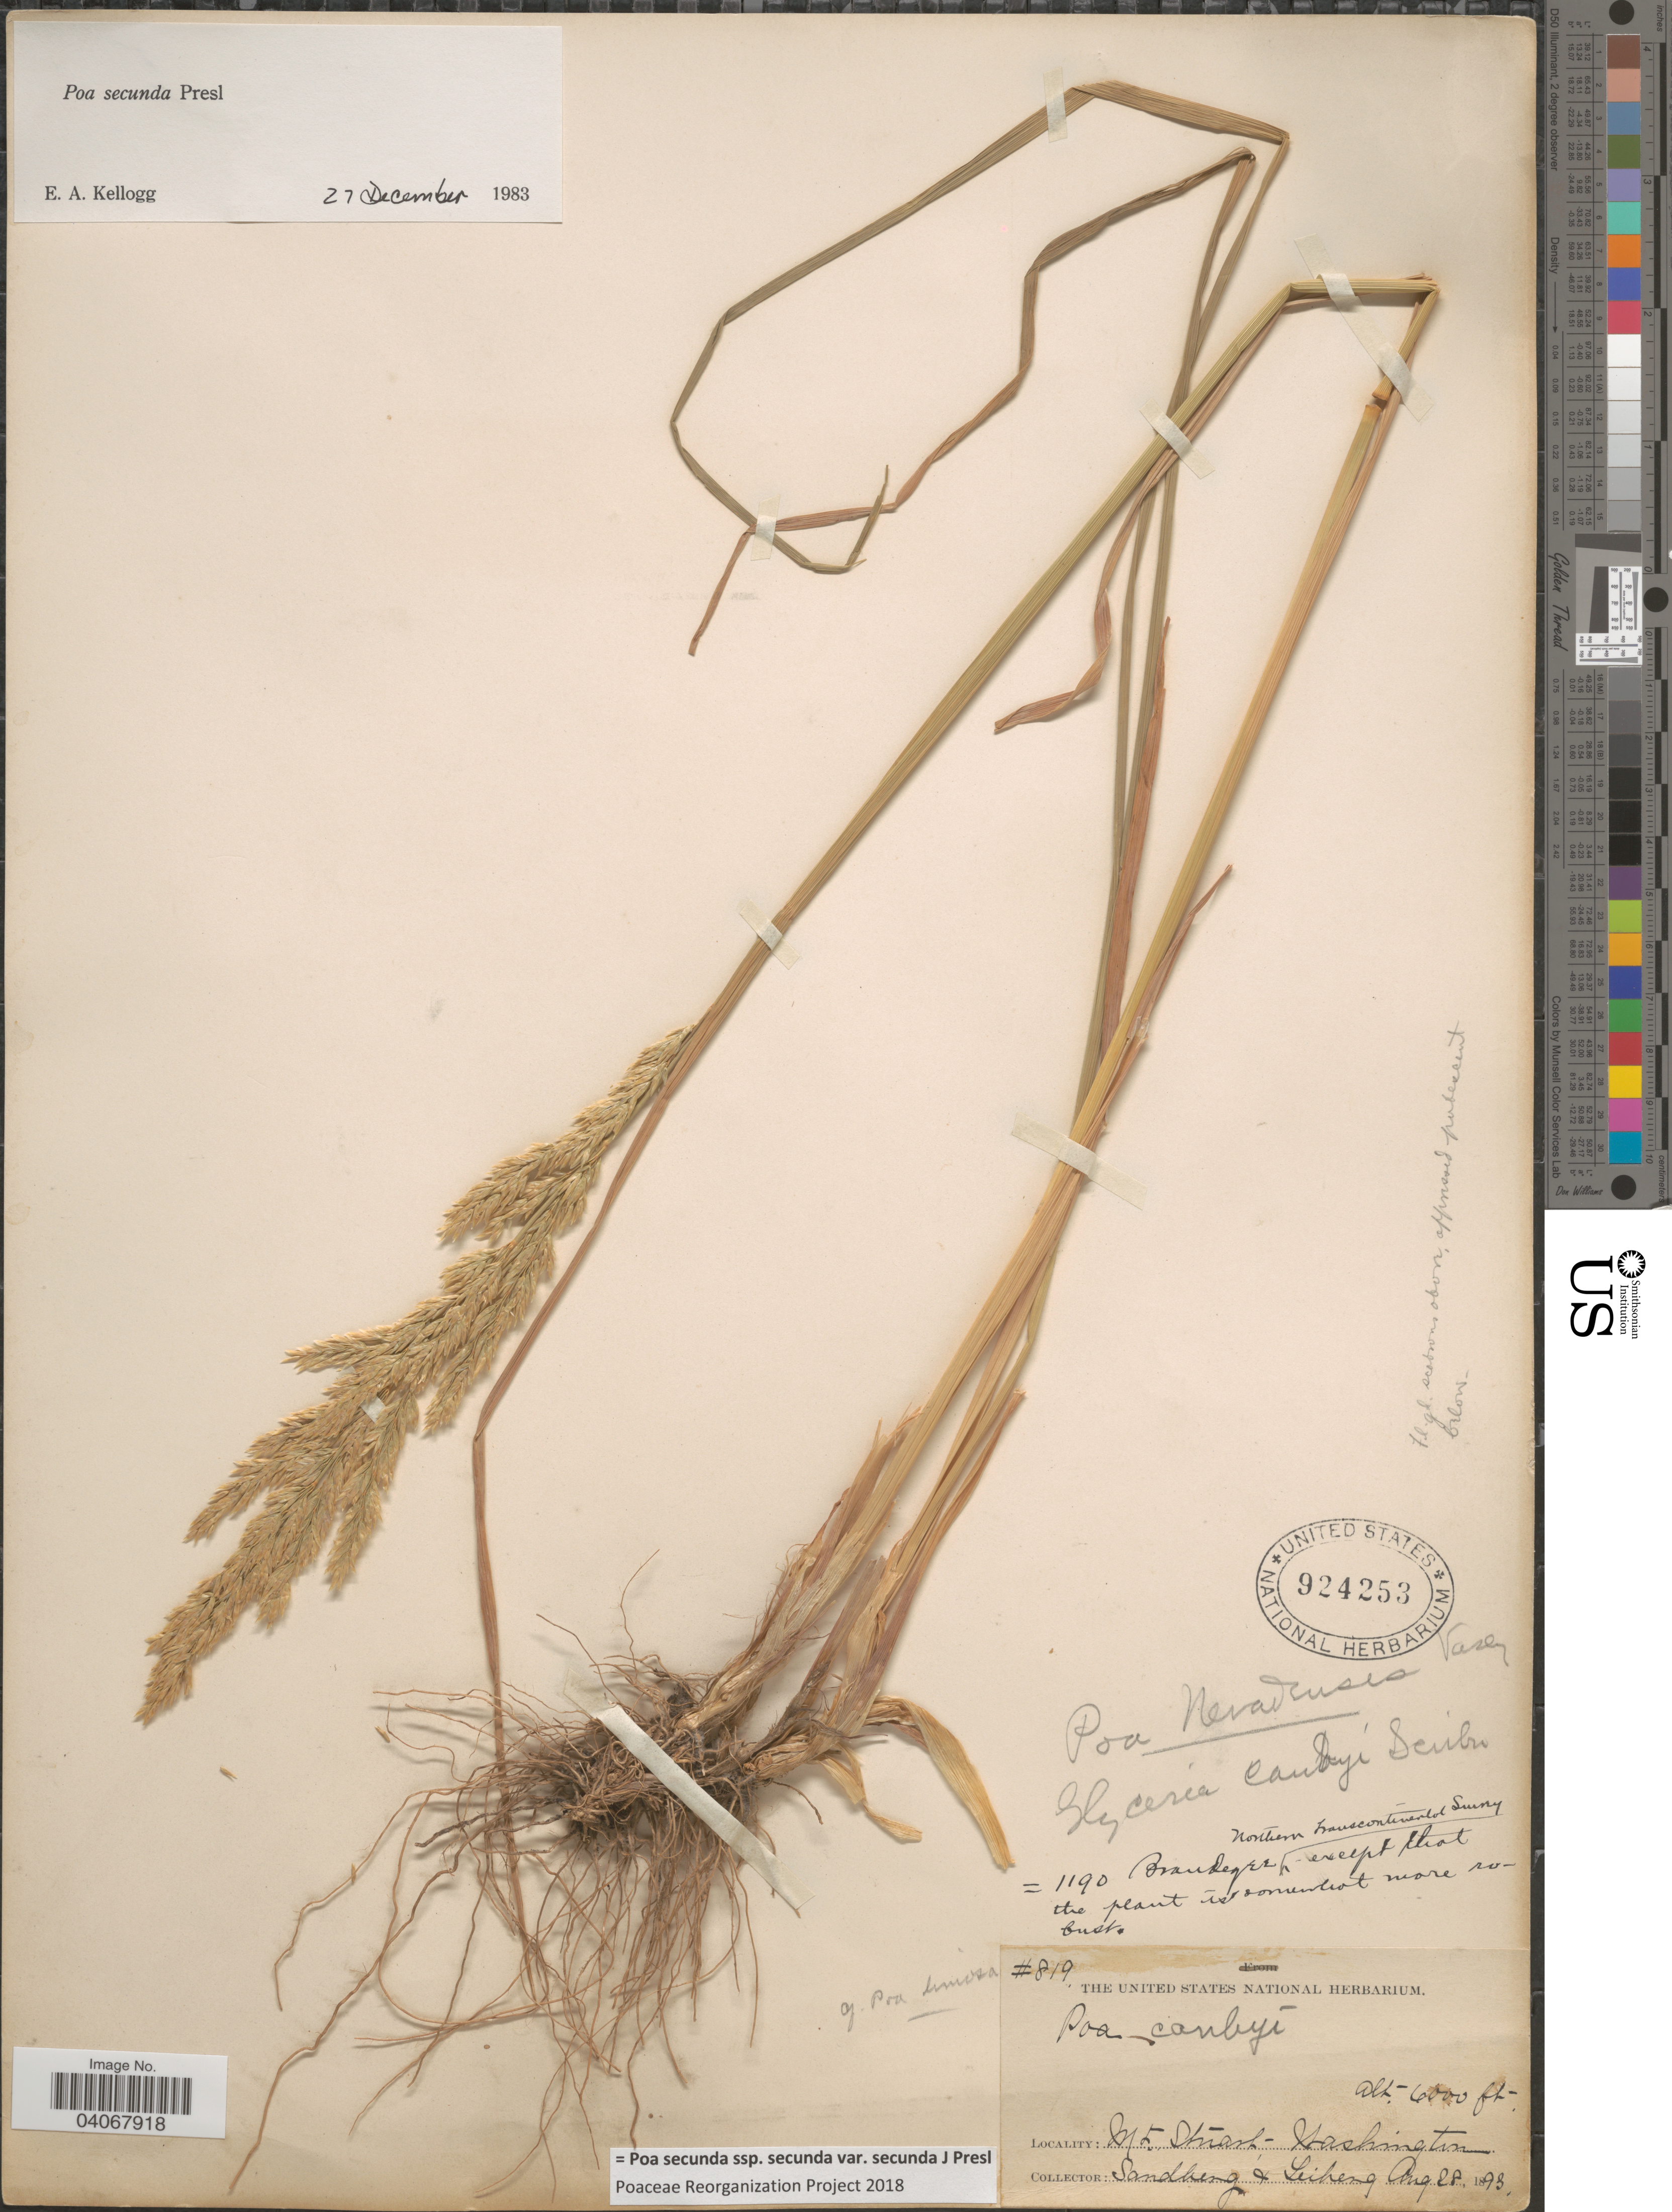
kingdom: Plantae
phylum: Tracheophyta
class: Liliopsida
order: Poales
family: Poaceae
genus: Poa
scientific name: Poa secunda subsp. secunda var. secunda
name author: J. Presl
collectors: Sandberg & -. Leiberg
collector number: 819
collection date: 1893-08-28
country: United States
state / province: Washington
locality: Mt. Stuart.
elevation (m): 1829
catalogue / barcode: US 924253